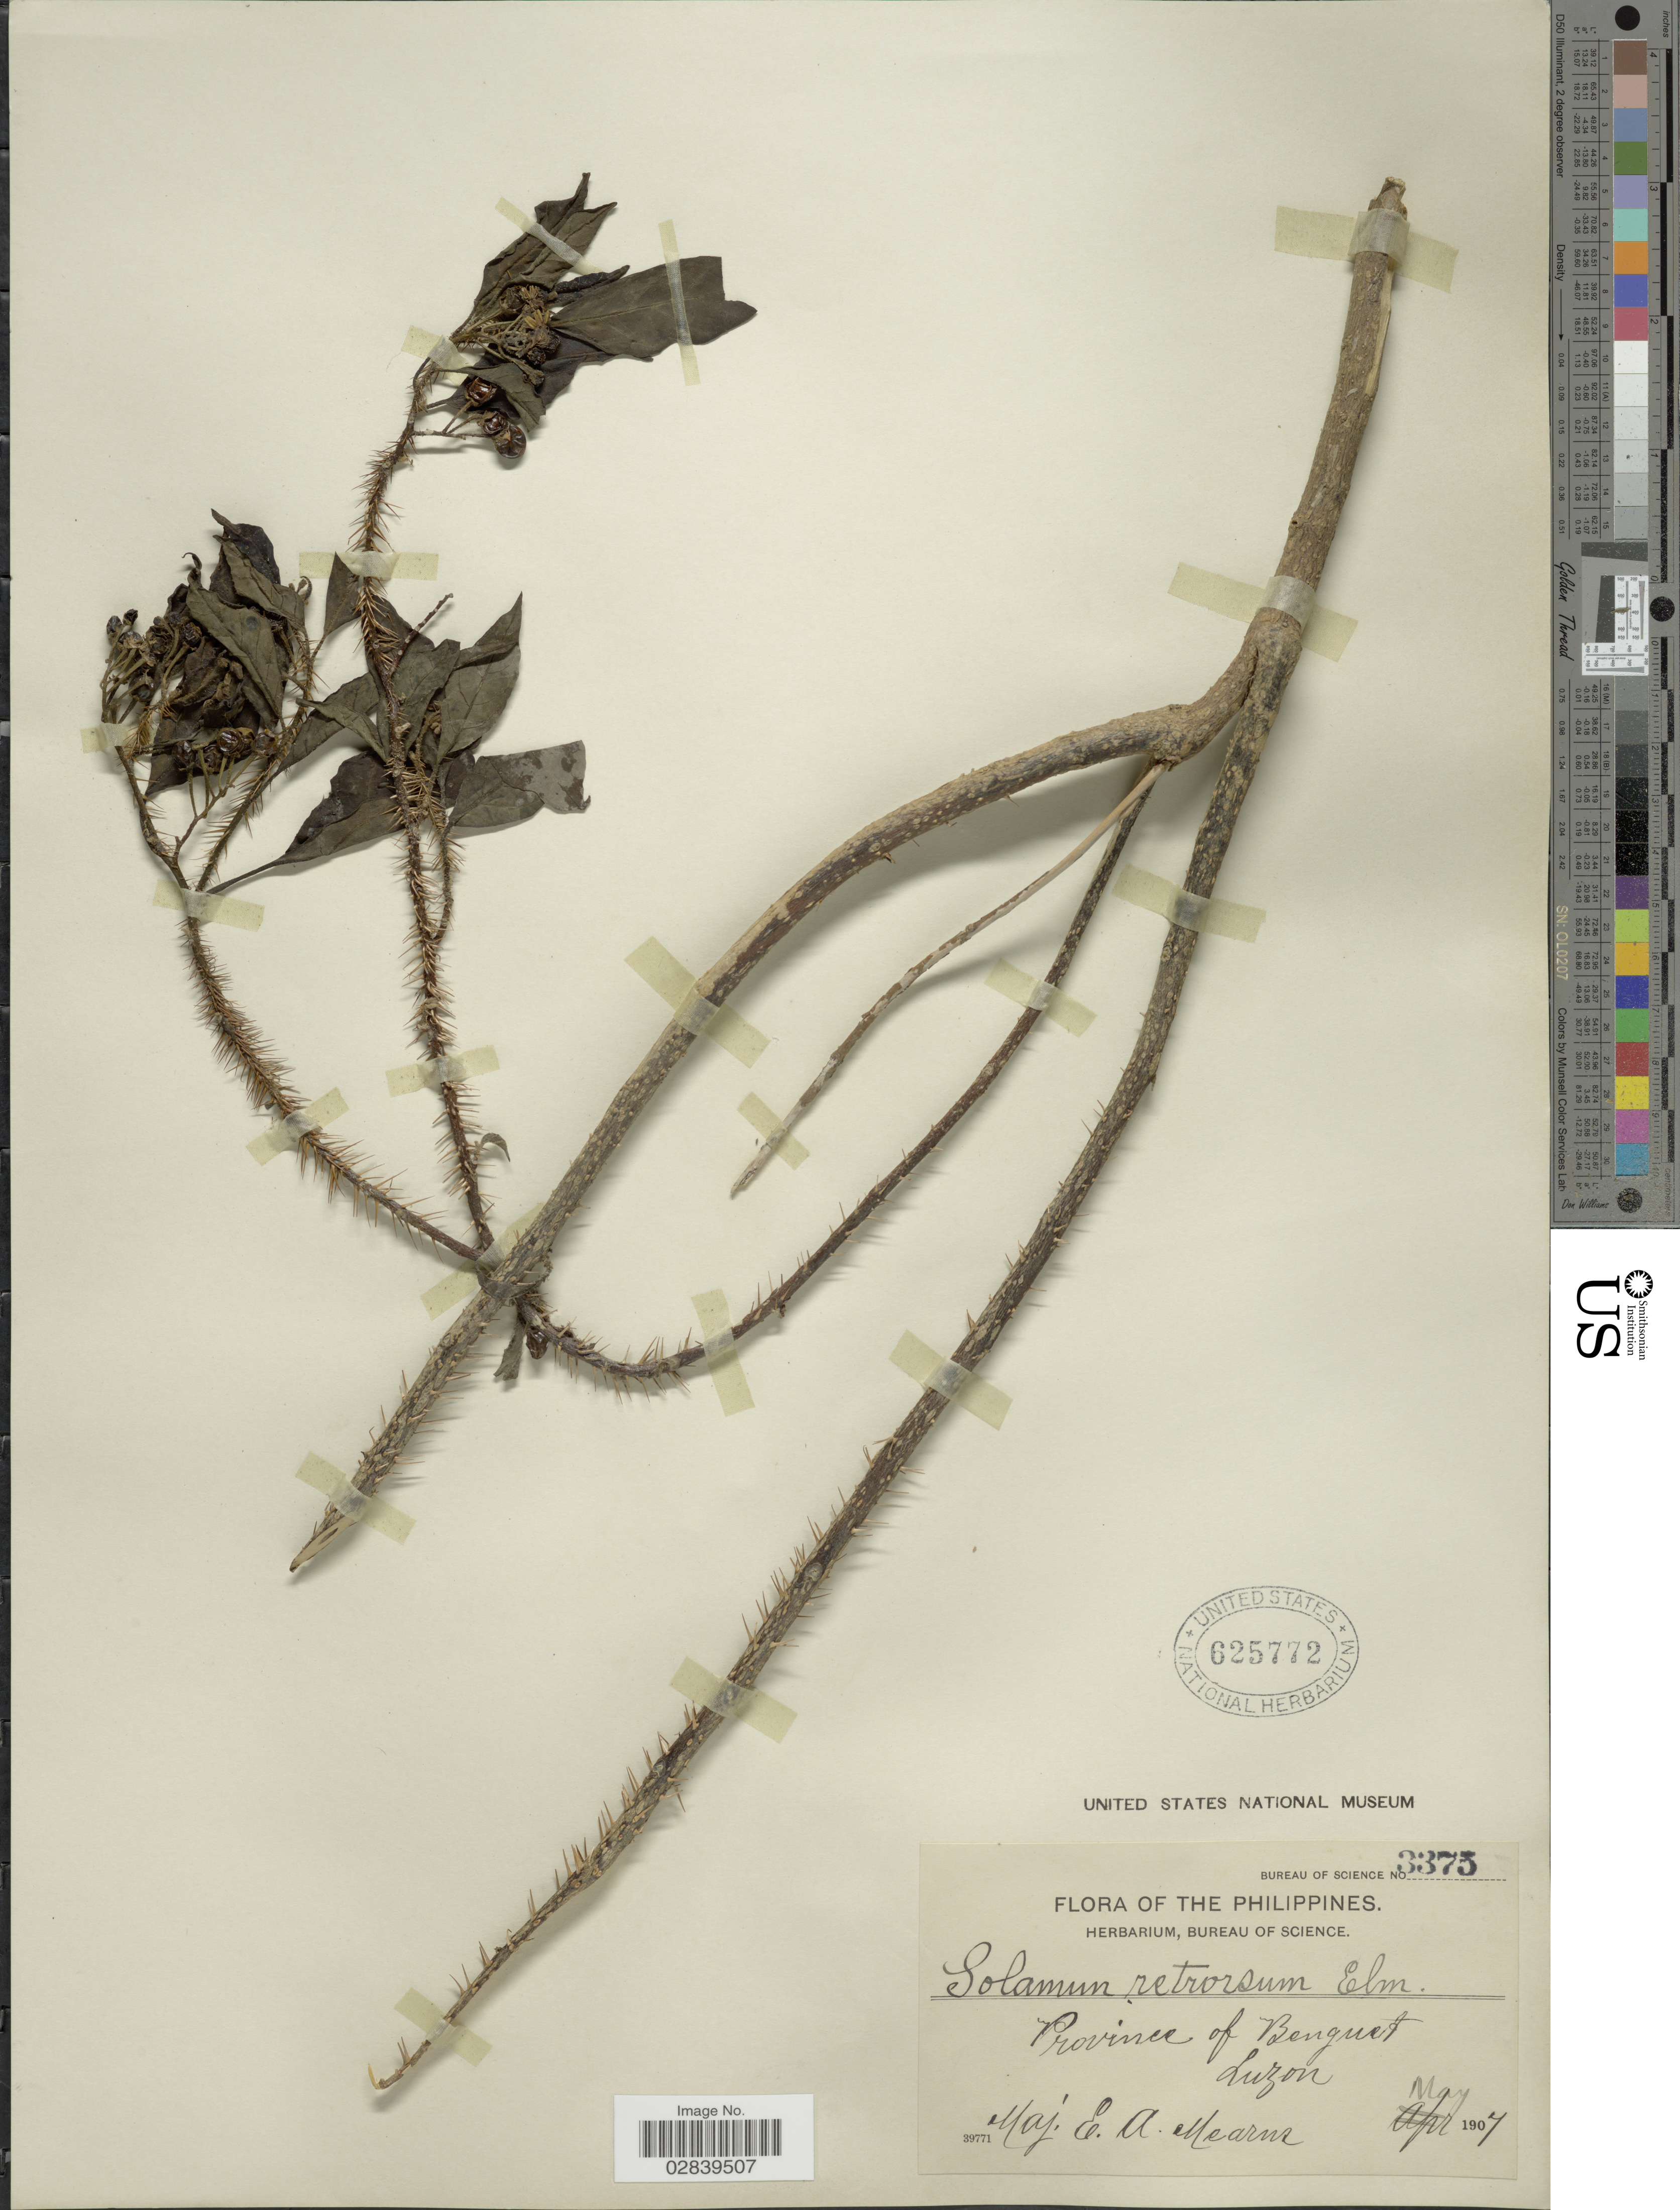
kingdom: Plantae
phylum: Tracheophyta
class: Magnoliopsida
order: Solanales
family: Solanaceae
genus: Solanum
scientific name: Solanum retrorsum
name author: Elmer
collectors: E. A. Mearns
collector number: Bureau of Science 3375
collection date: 1907-05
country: Philippines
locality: Province of Benguet, Luzon.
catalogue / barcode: US 625772